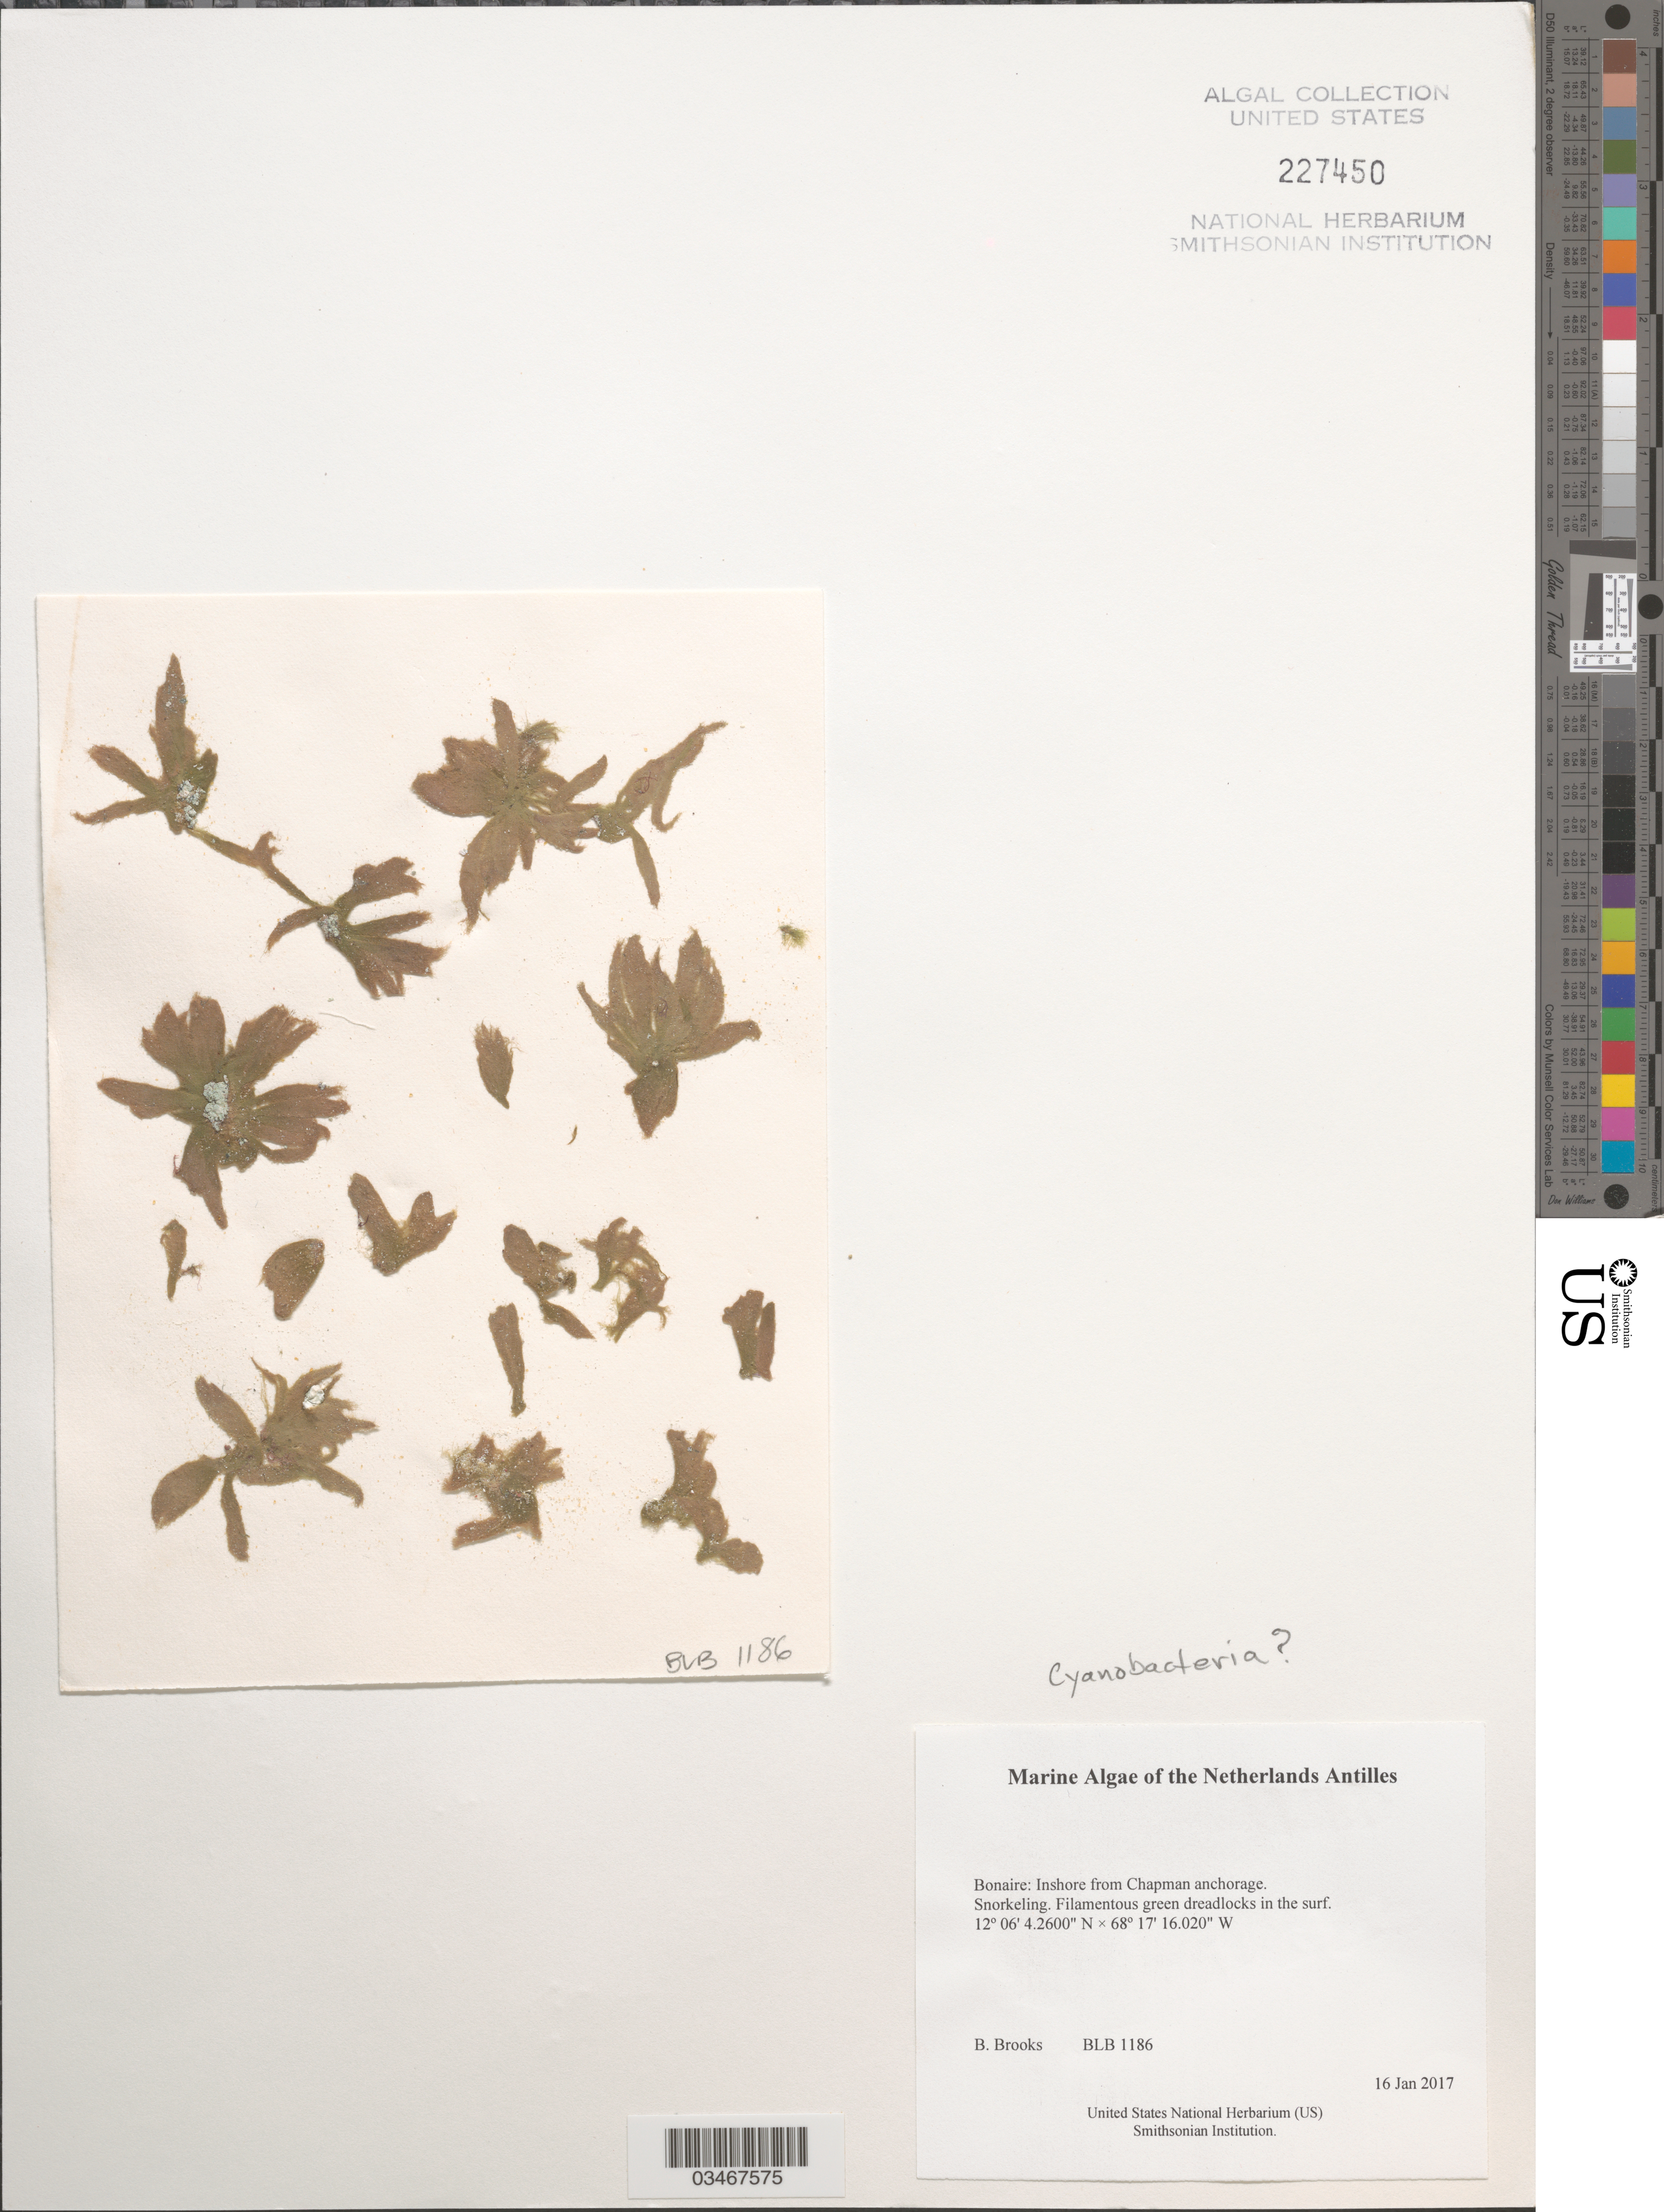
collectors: B. Brooks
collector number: BLB 1186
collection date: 2017-01-16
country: Netherlands Antilles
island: Bonaire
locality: Inshore from Chapman anchorage. Snorkeling.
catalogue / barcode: US 227450